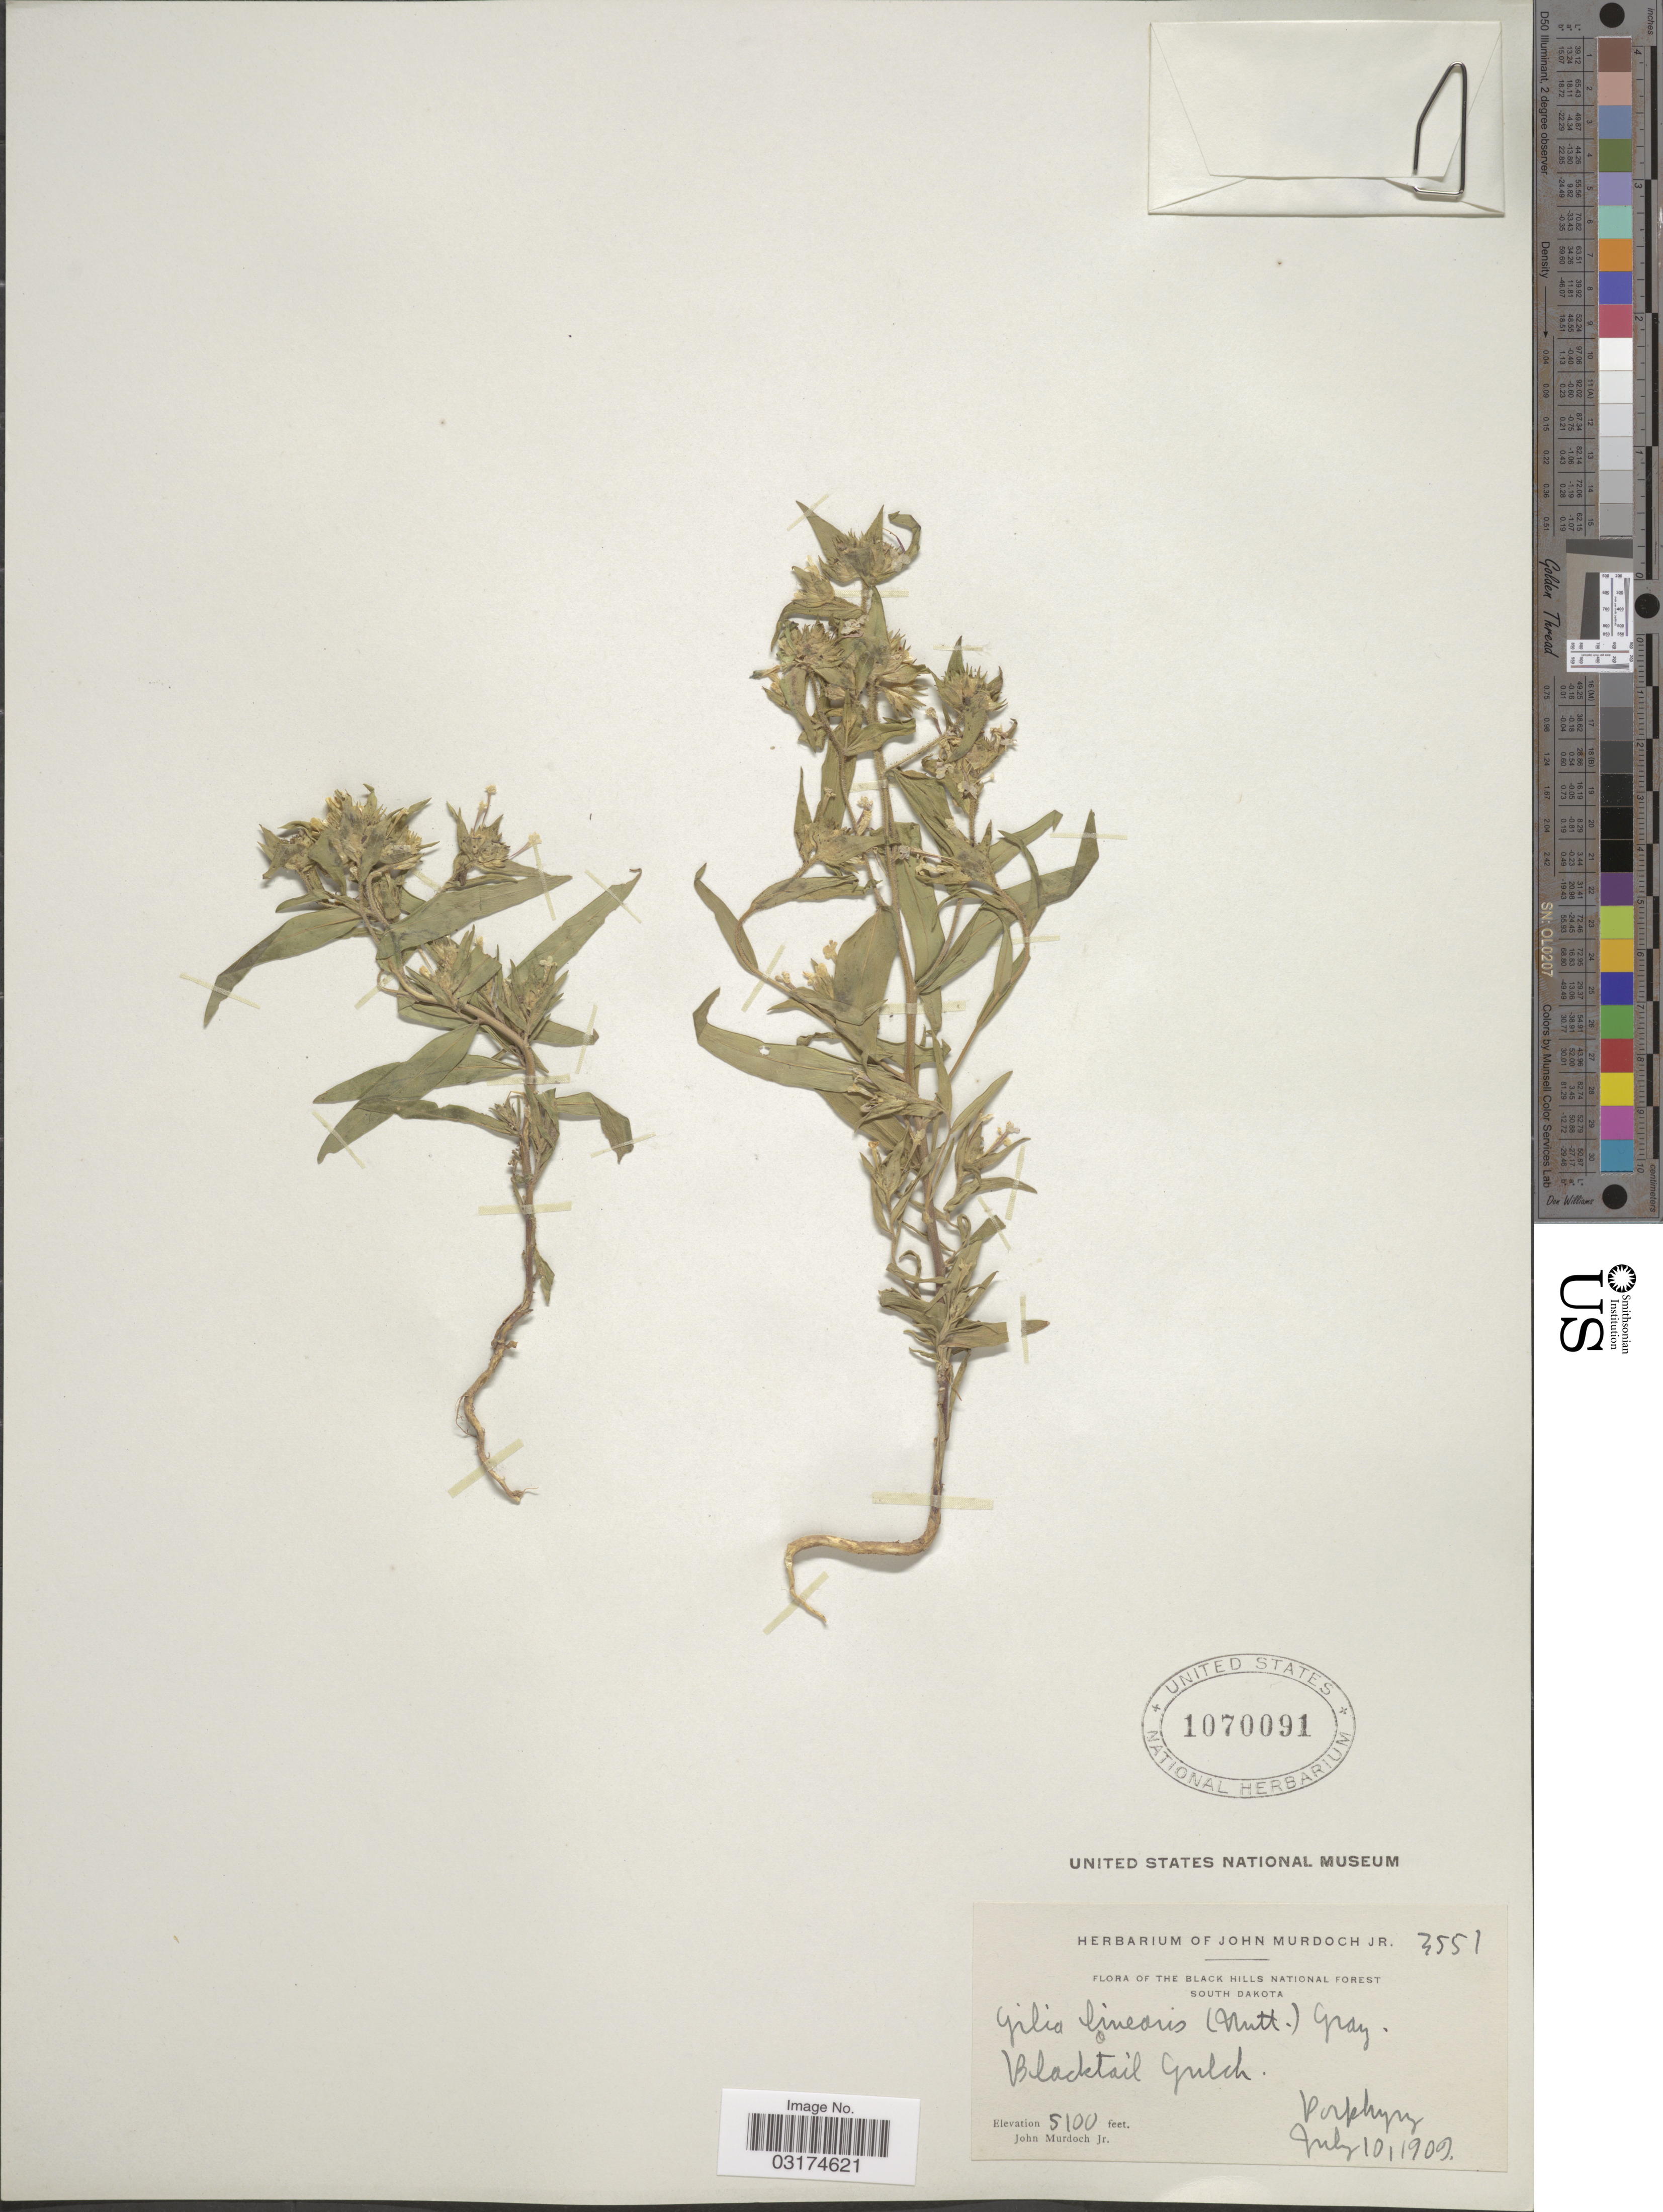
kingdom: Plantae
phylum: Tracheophyta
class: Magnoliopsida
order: Ericales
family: Polemoniaceae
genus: Collomia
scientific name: Collomia linearis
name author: Nutt.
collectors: J. Murdoch Jr.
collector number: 3551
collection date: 1909-07-10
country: United States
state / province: South Dakota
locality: Blacktail Gulch. The Black Hills National Forest.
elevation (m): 1554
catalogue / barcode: US 1070091